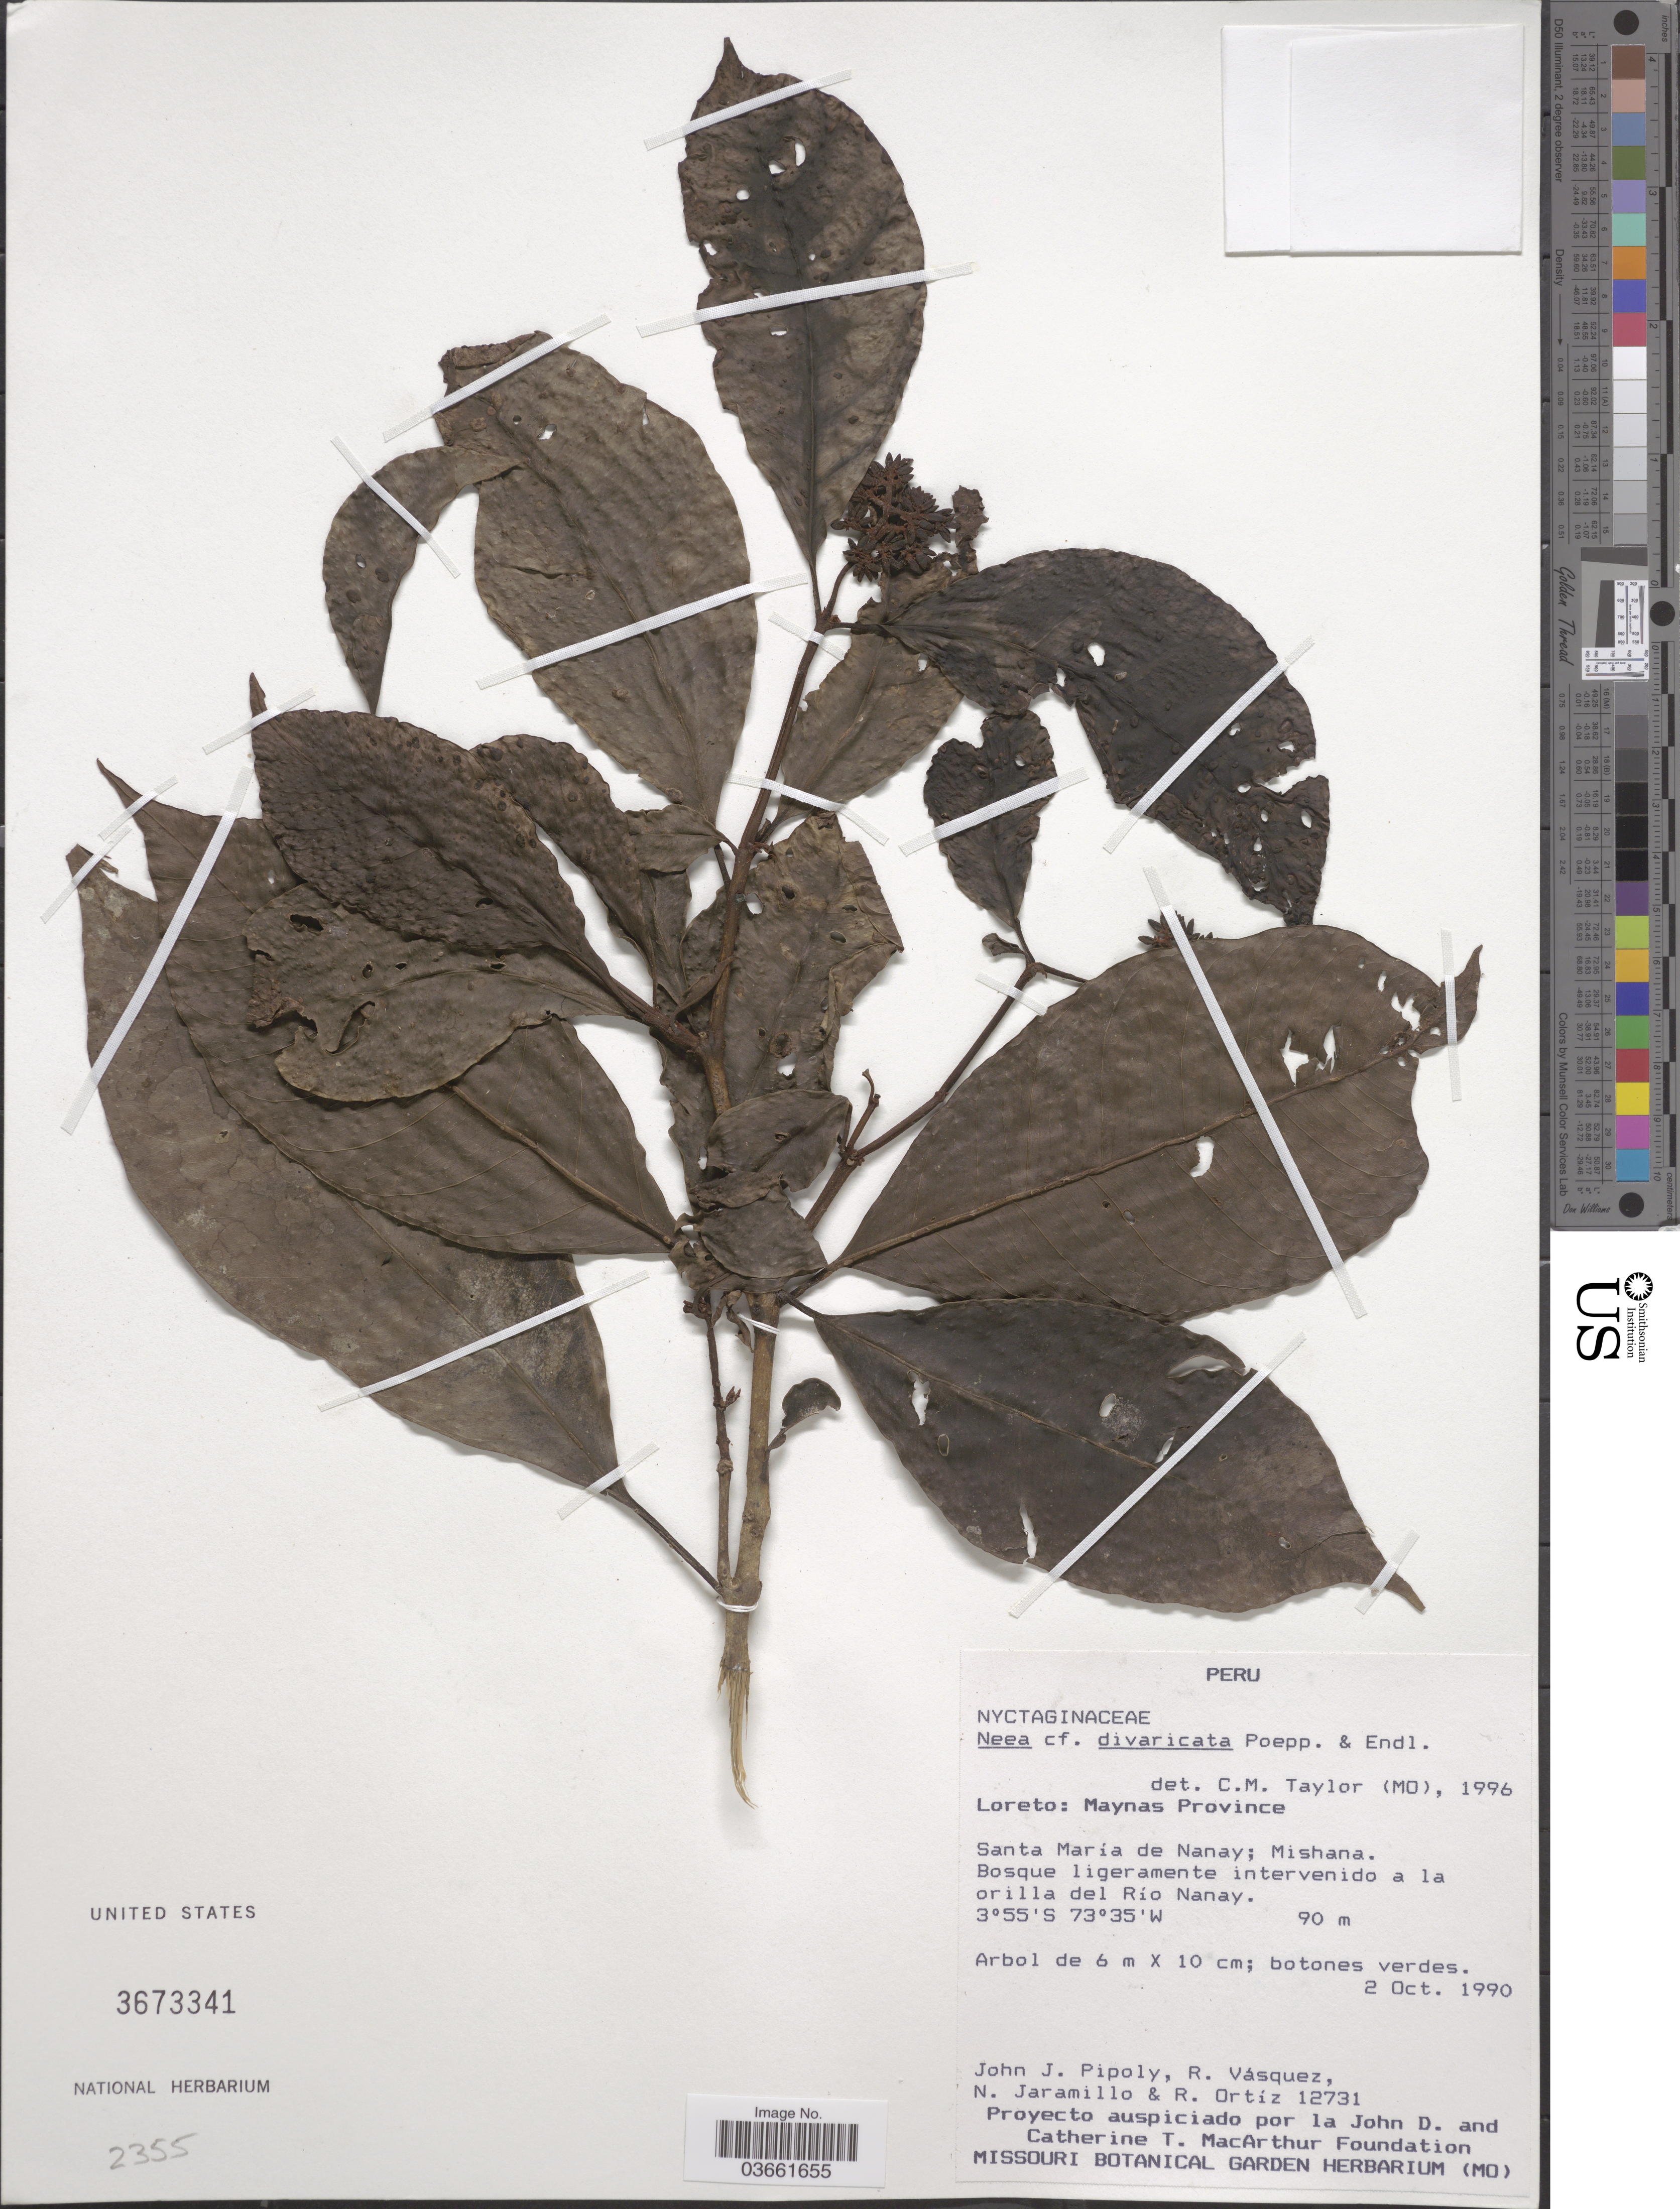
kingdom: Plantae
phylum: Tracheophyta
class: Magnoliopsida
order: Caryophyllales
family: Nyctaginaceae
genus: Neea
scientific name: Neea divaricata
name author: Poepp. & Endl.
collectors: J. J. Pipoly, R. Vásquez, N. Jaramillo & R. Ortíz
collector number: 12731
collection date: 1990-10-02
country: Peru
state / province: Loreto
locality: Maynas Province. Santa María de Nanay; Mishana. Bosque ligeramente intervenido a la orilla del Río Nanay.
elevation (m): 90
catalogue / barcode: US 3673341